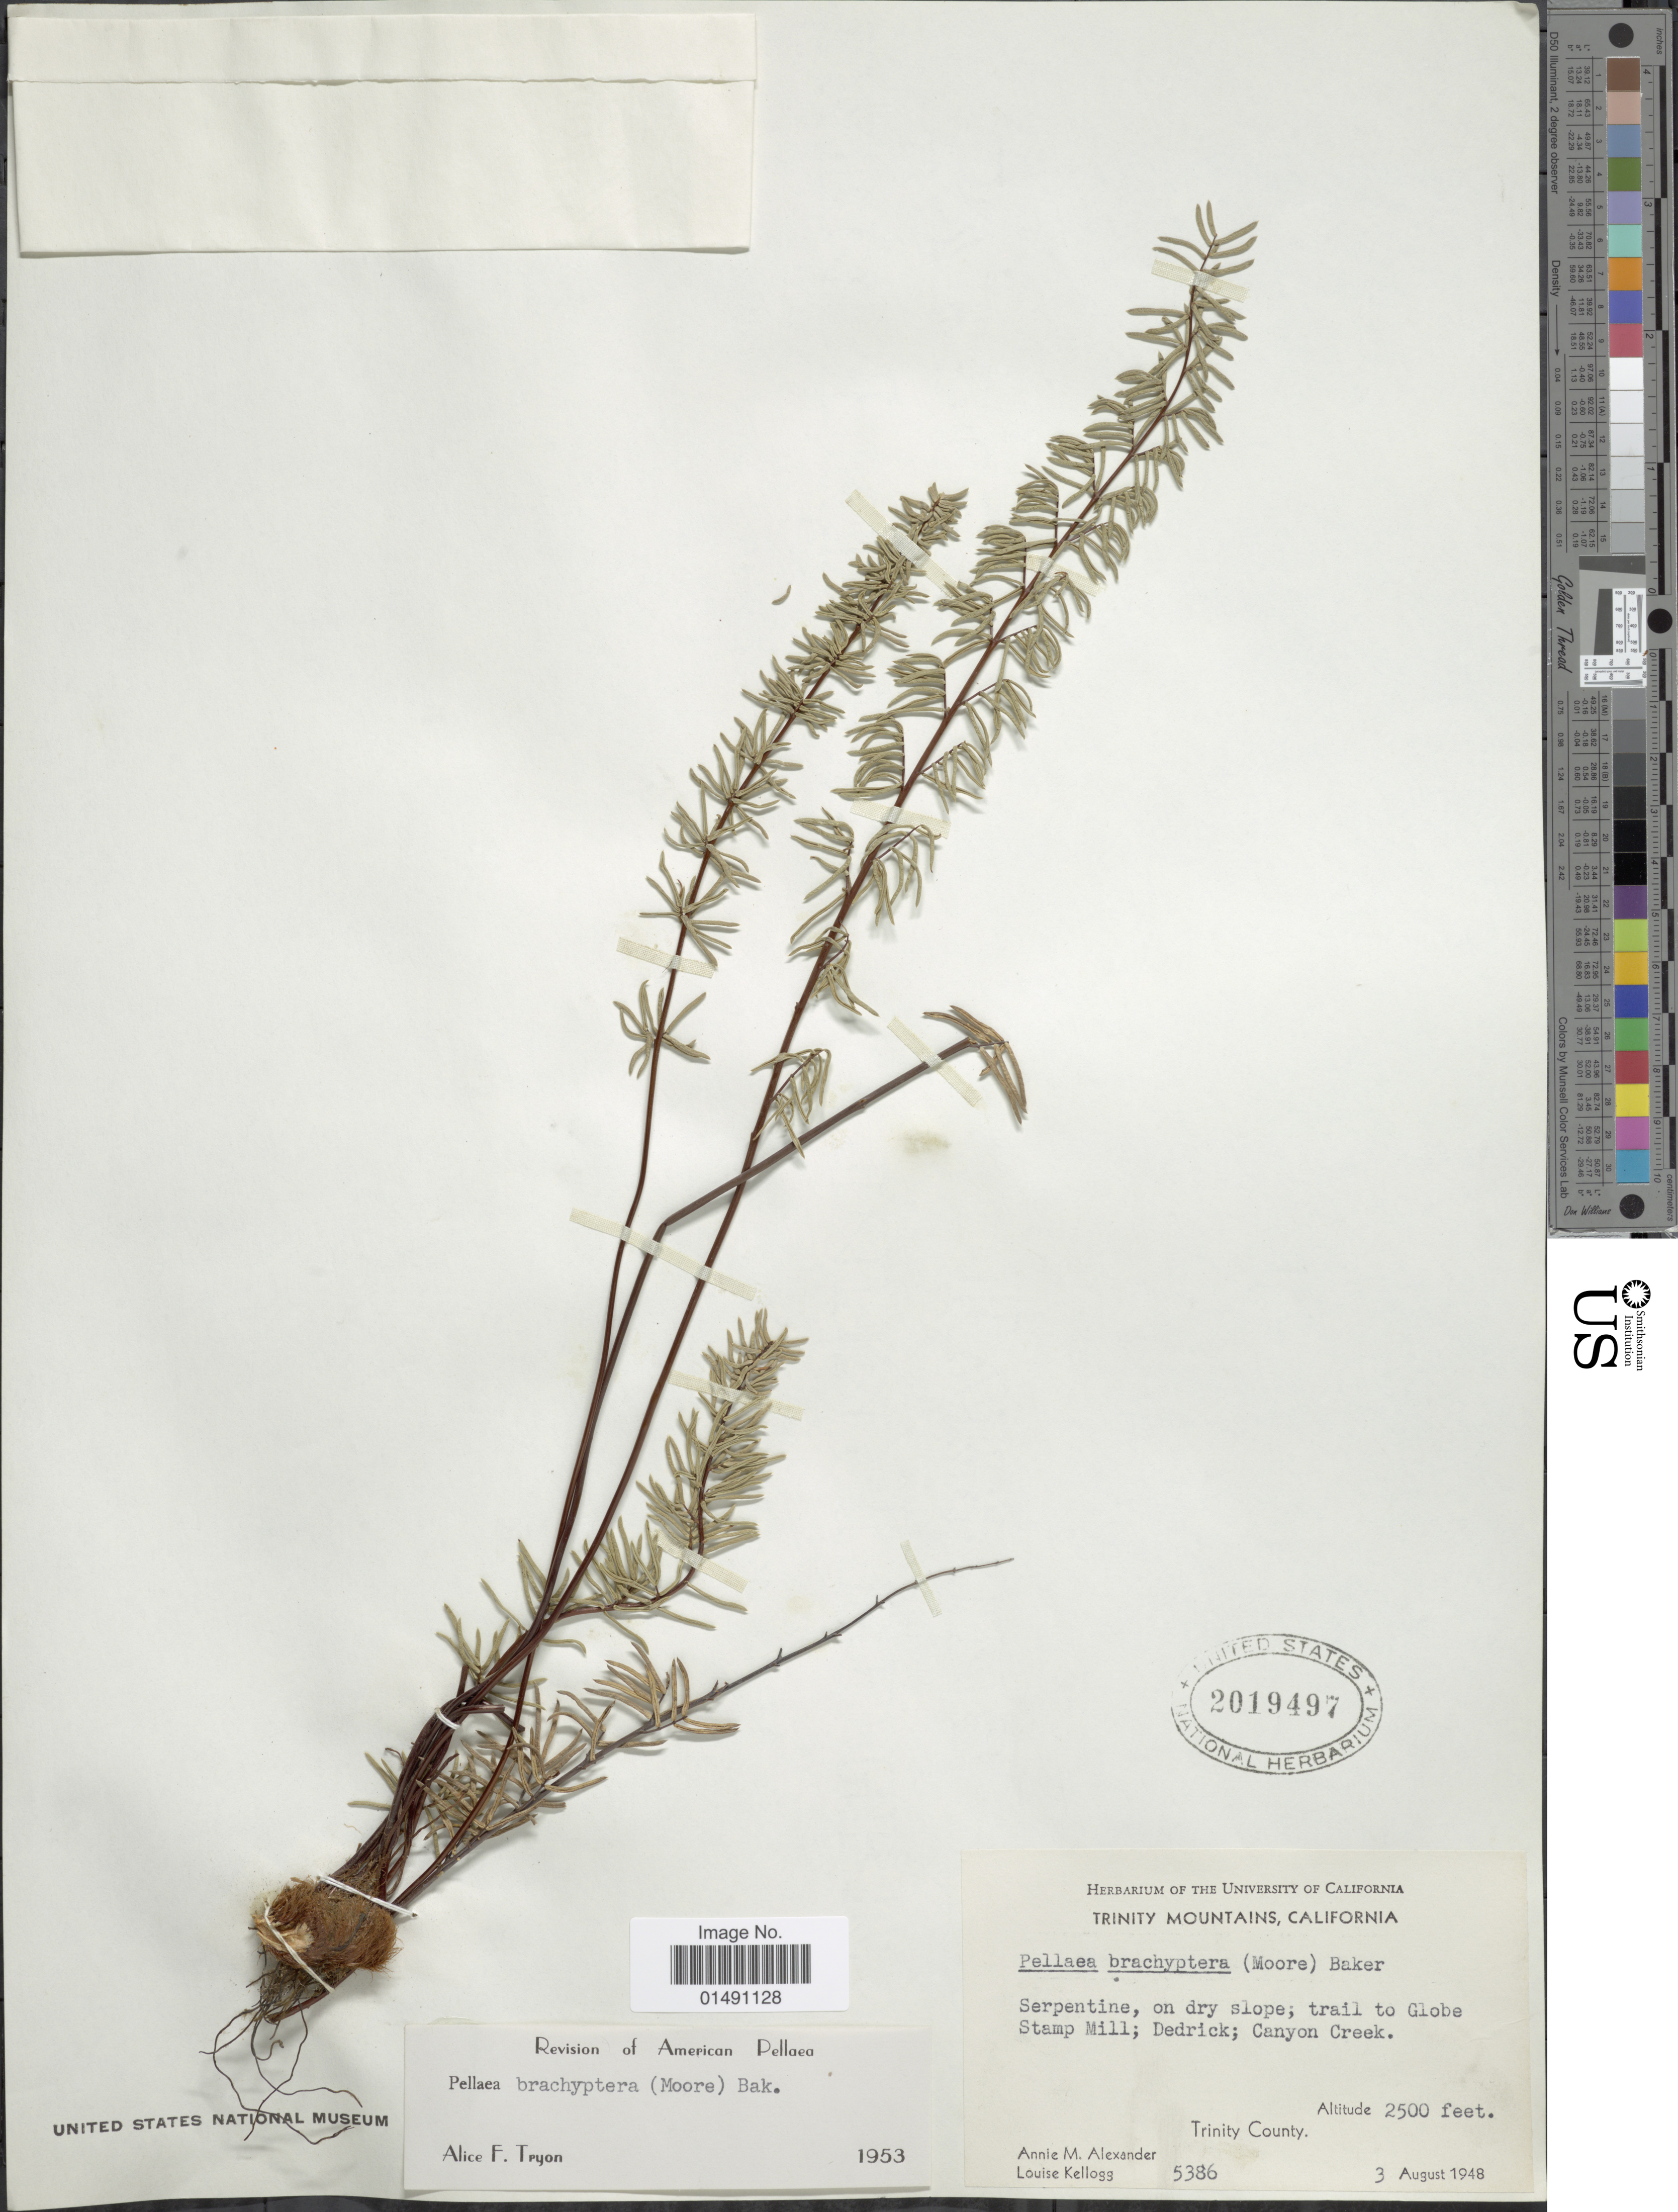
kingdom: Plantae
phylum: Tracheophyta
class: Polypodiopsida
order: Polypodiales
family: Pteridaceae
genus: Pellaea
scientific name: Pellaea brachyptera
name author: (T. Moore) Baker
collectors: A. M. Alexander & L. Kellogg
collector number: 53860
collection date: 1948-08-03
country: United States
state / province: California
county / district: Trinity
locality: Trinity Mountains, trail to Globe Stamp Mill; Dedrick; Canyon Creek, Trinity County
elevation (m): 762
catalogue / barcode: US 2019497